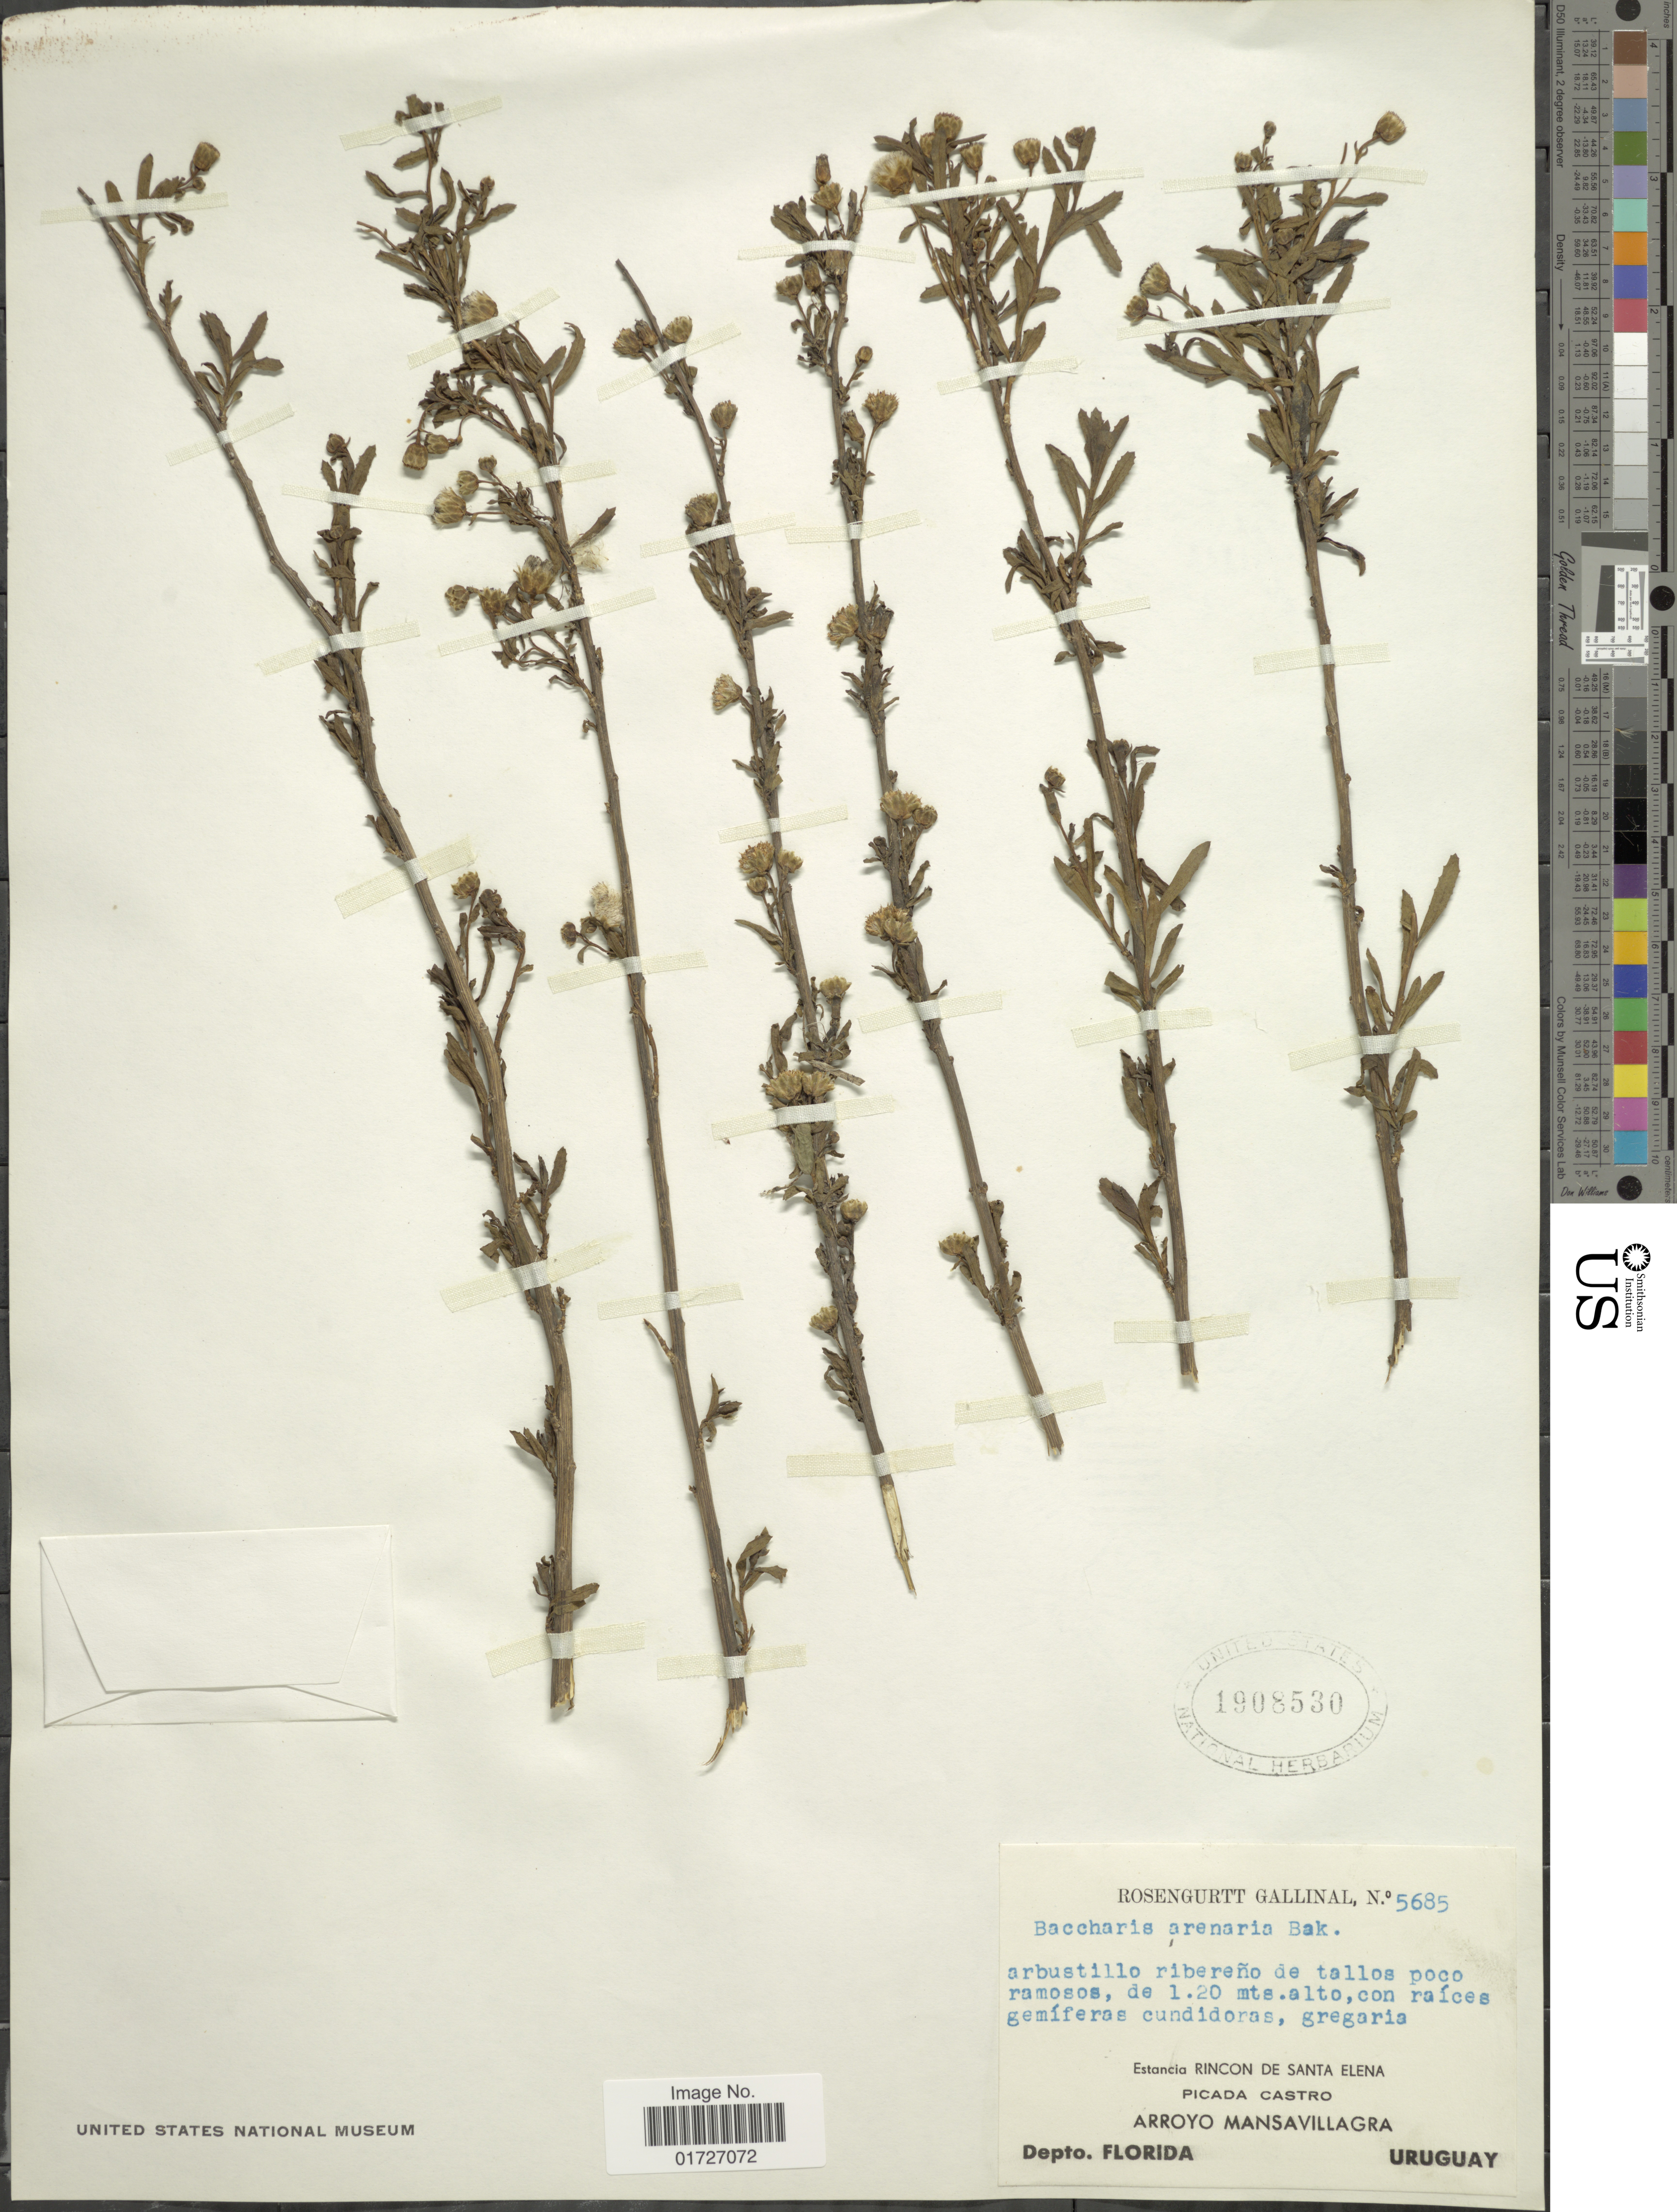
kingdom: Plantae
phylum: Tracheophyta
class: Magnoliopsida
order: Asterales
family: Asteraceae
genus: Baccharis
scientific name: Baccharis arenaria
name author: Baker in Mart.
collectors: R. Gallinal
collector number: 5685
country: Uruguay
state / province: Florida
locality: Estancia Rincon de Santa Elena, Picada Castro, Arroyo Mansavillagra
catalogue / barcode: US 1908530